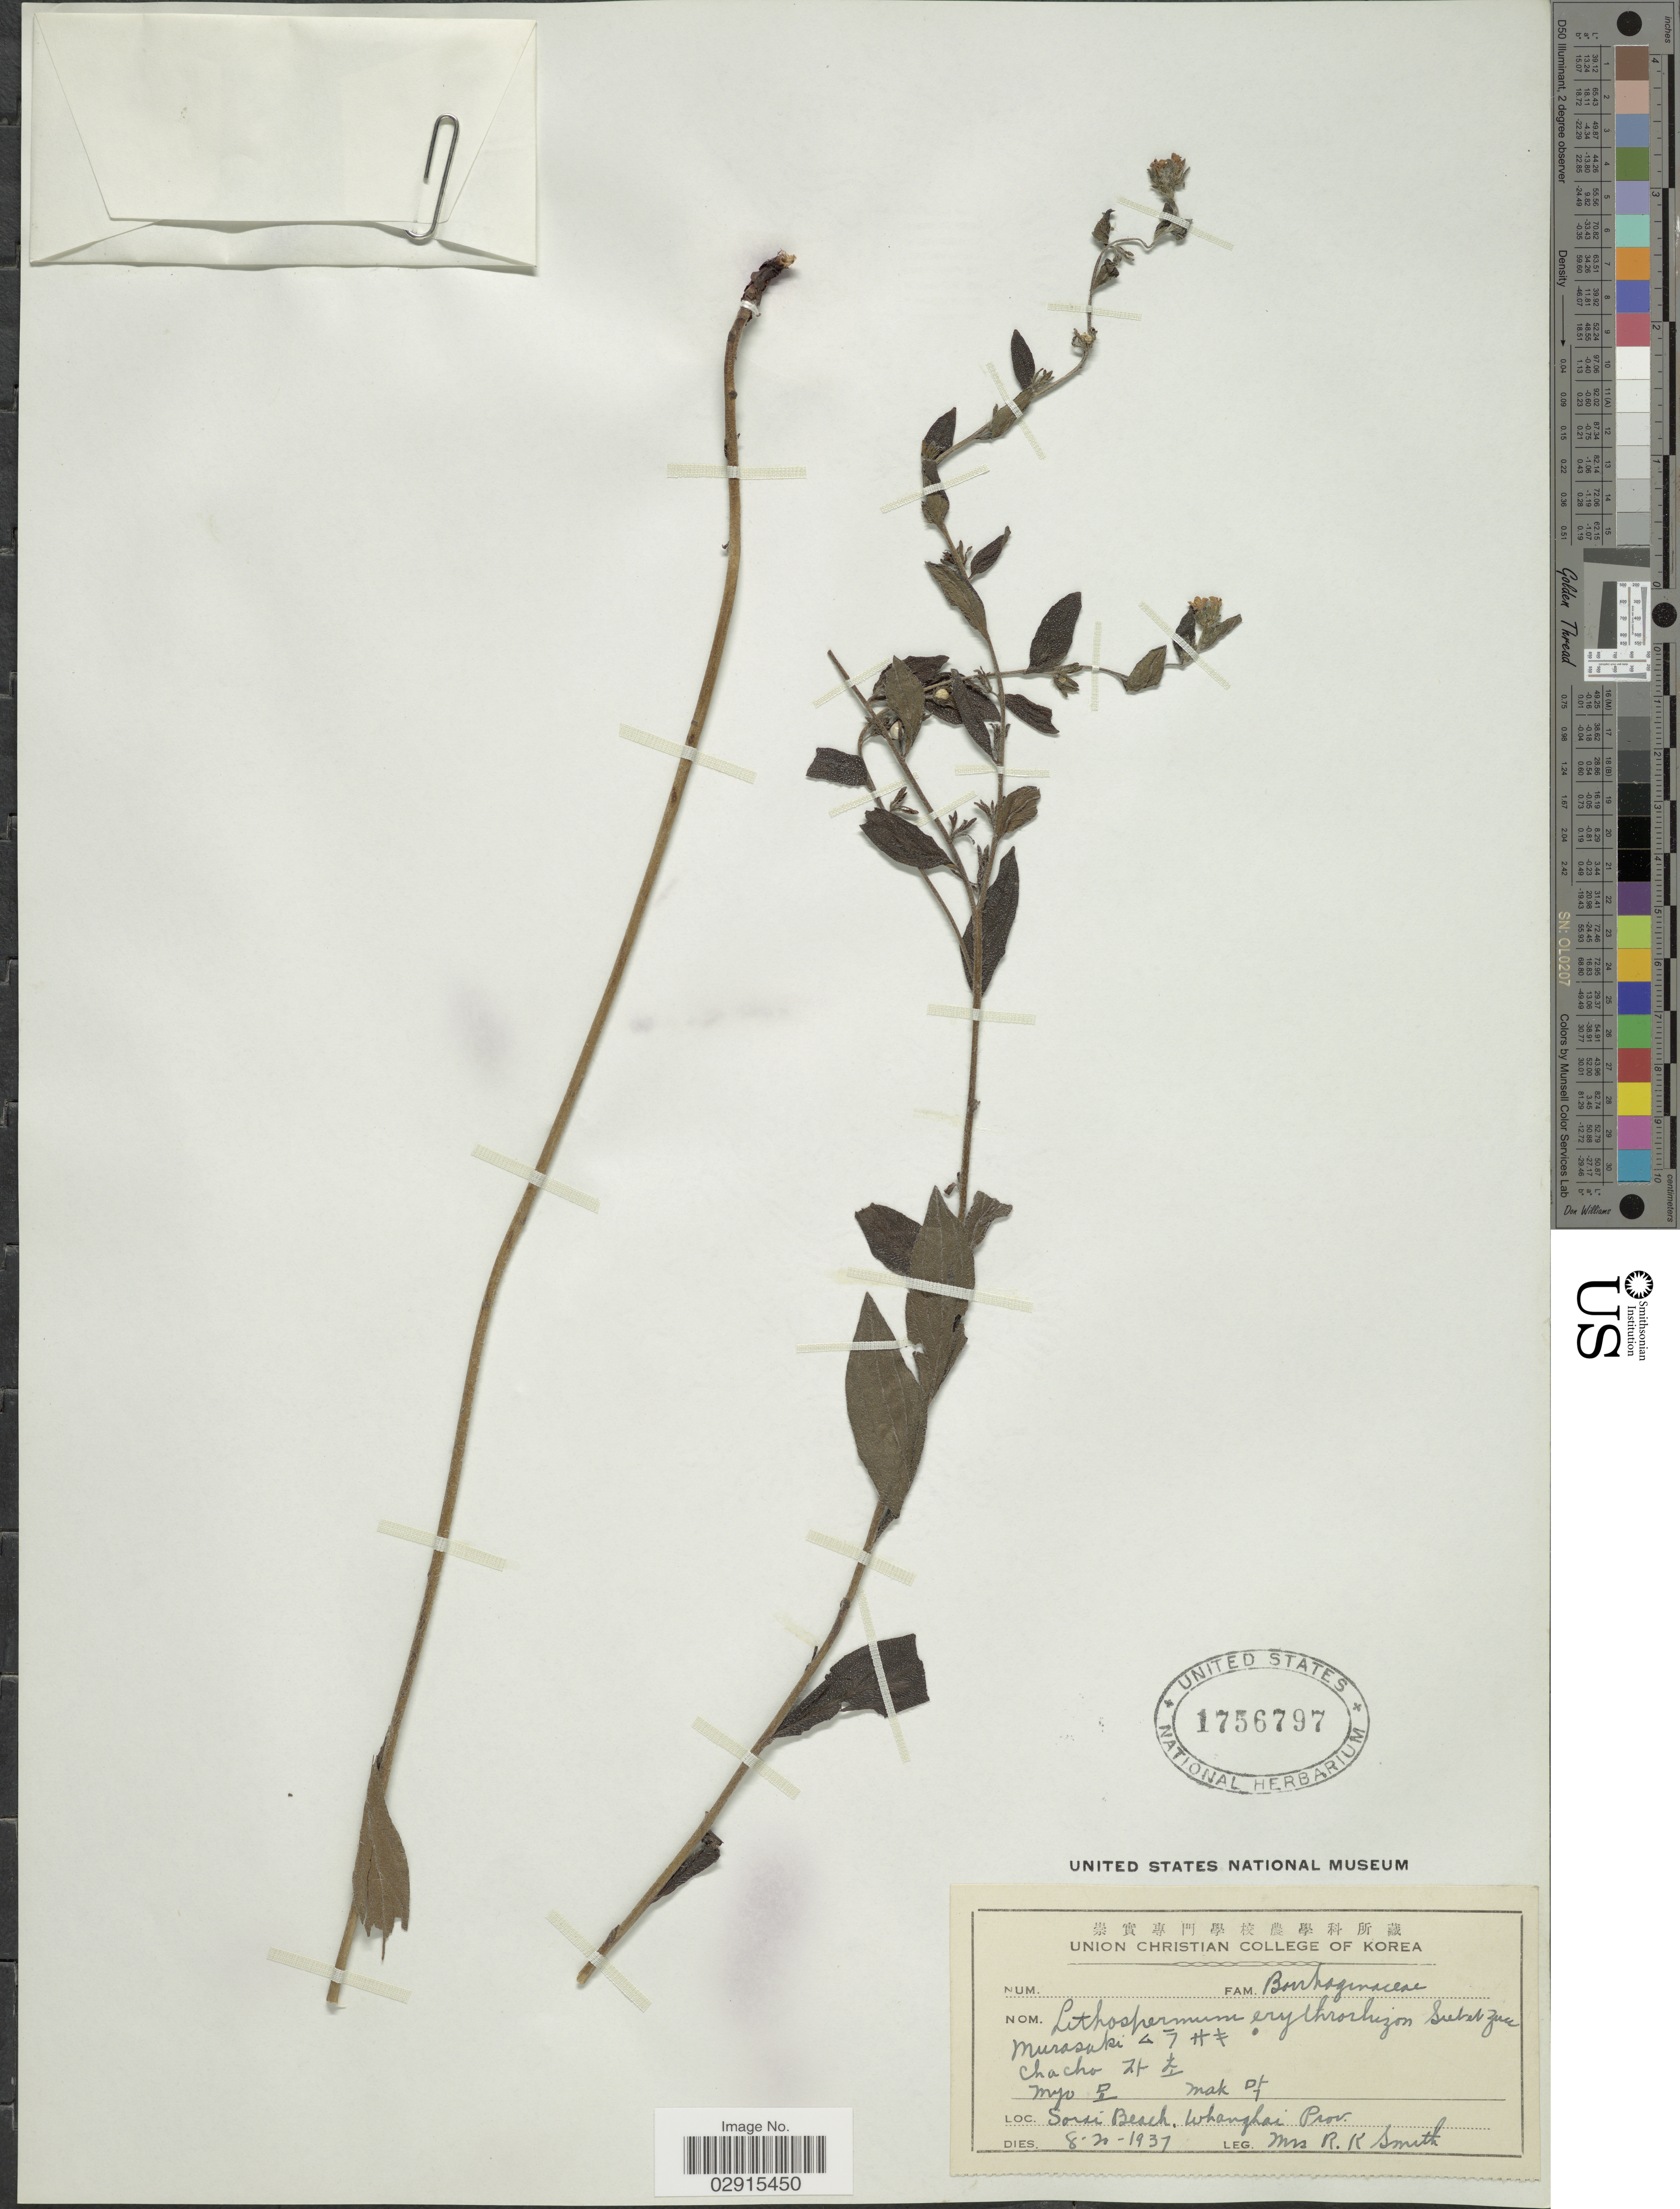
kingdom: Plantae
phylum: Tracheophyta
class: Magnoliopsida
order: Boraginales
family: Boraginaceae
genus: Lithospermum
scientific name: Lithospermum erythrorhizon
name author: Siebold & Zucc.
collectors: Mrs. R. K. Smith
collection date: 1937-10-08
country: North Korea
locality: Sorai Beach, Whanghai. Prov. Korea.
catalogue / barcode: US 1756797